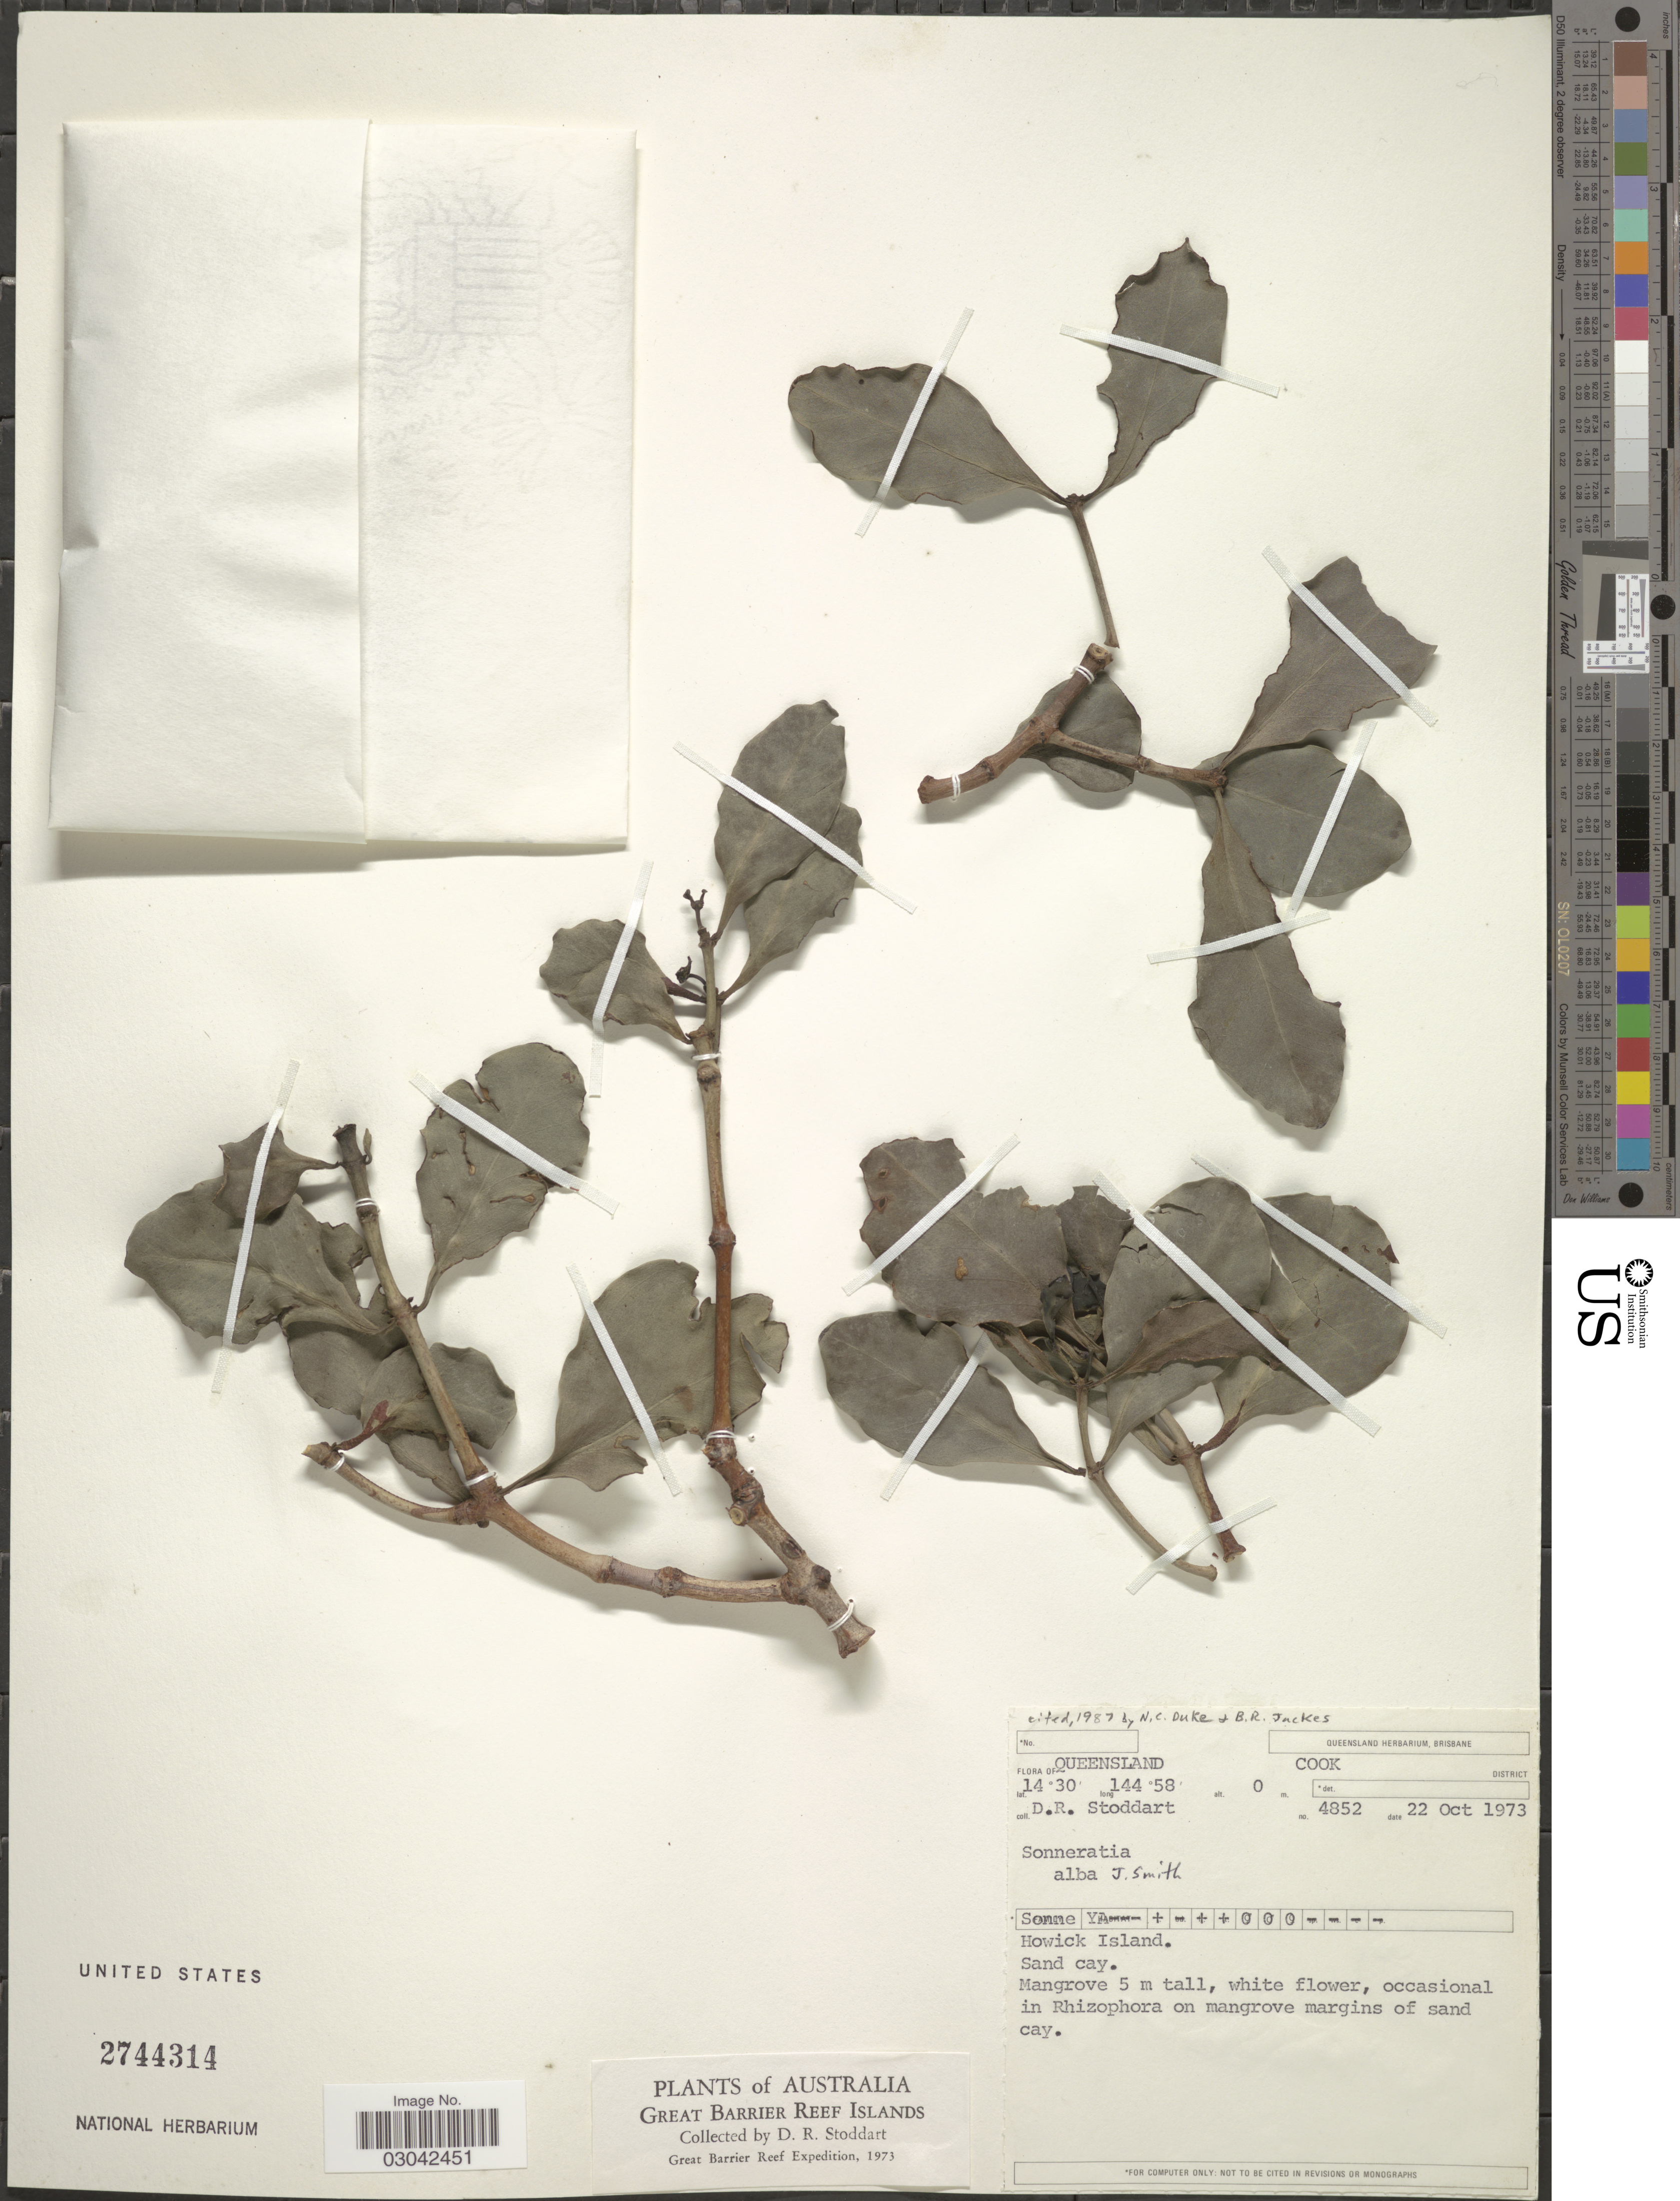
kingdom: Plantae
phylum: Tracheophyta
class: Magnoliopsida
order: Myrtales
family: Lythraceae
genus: Sonneratia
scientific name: Sonneratia alba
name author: Sm.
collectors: D. R. Stoddart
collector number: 4852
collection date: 1973-10-22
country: Australia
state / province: Queensland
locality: Cook District. Howick Island. Great Barrier Reef Islands.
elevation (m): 0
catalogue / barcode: US 2744314